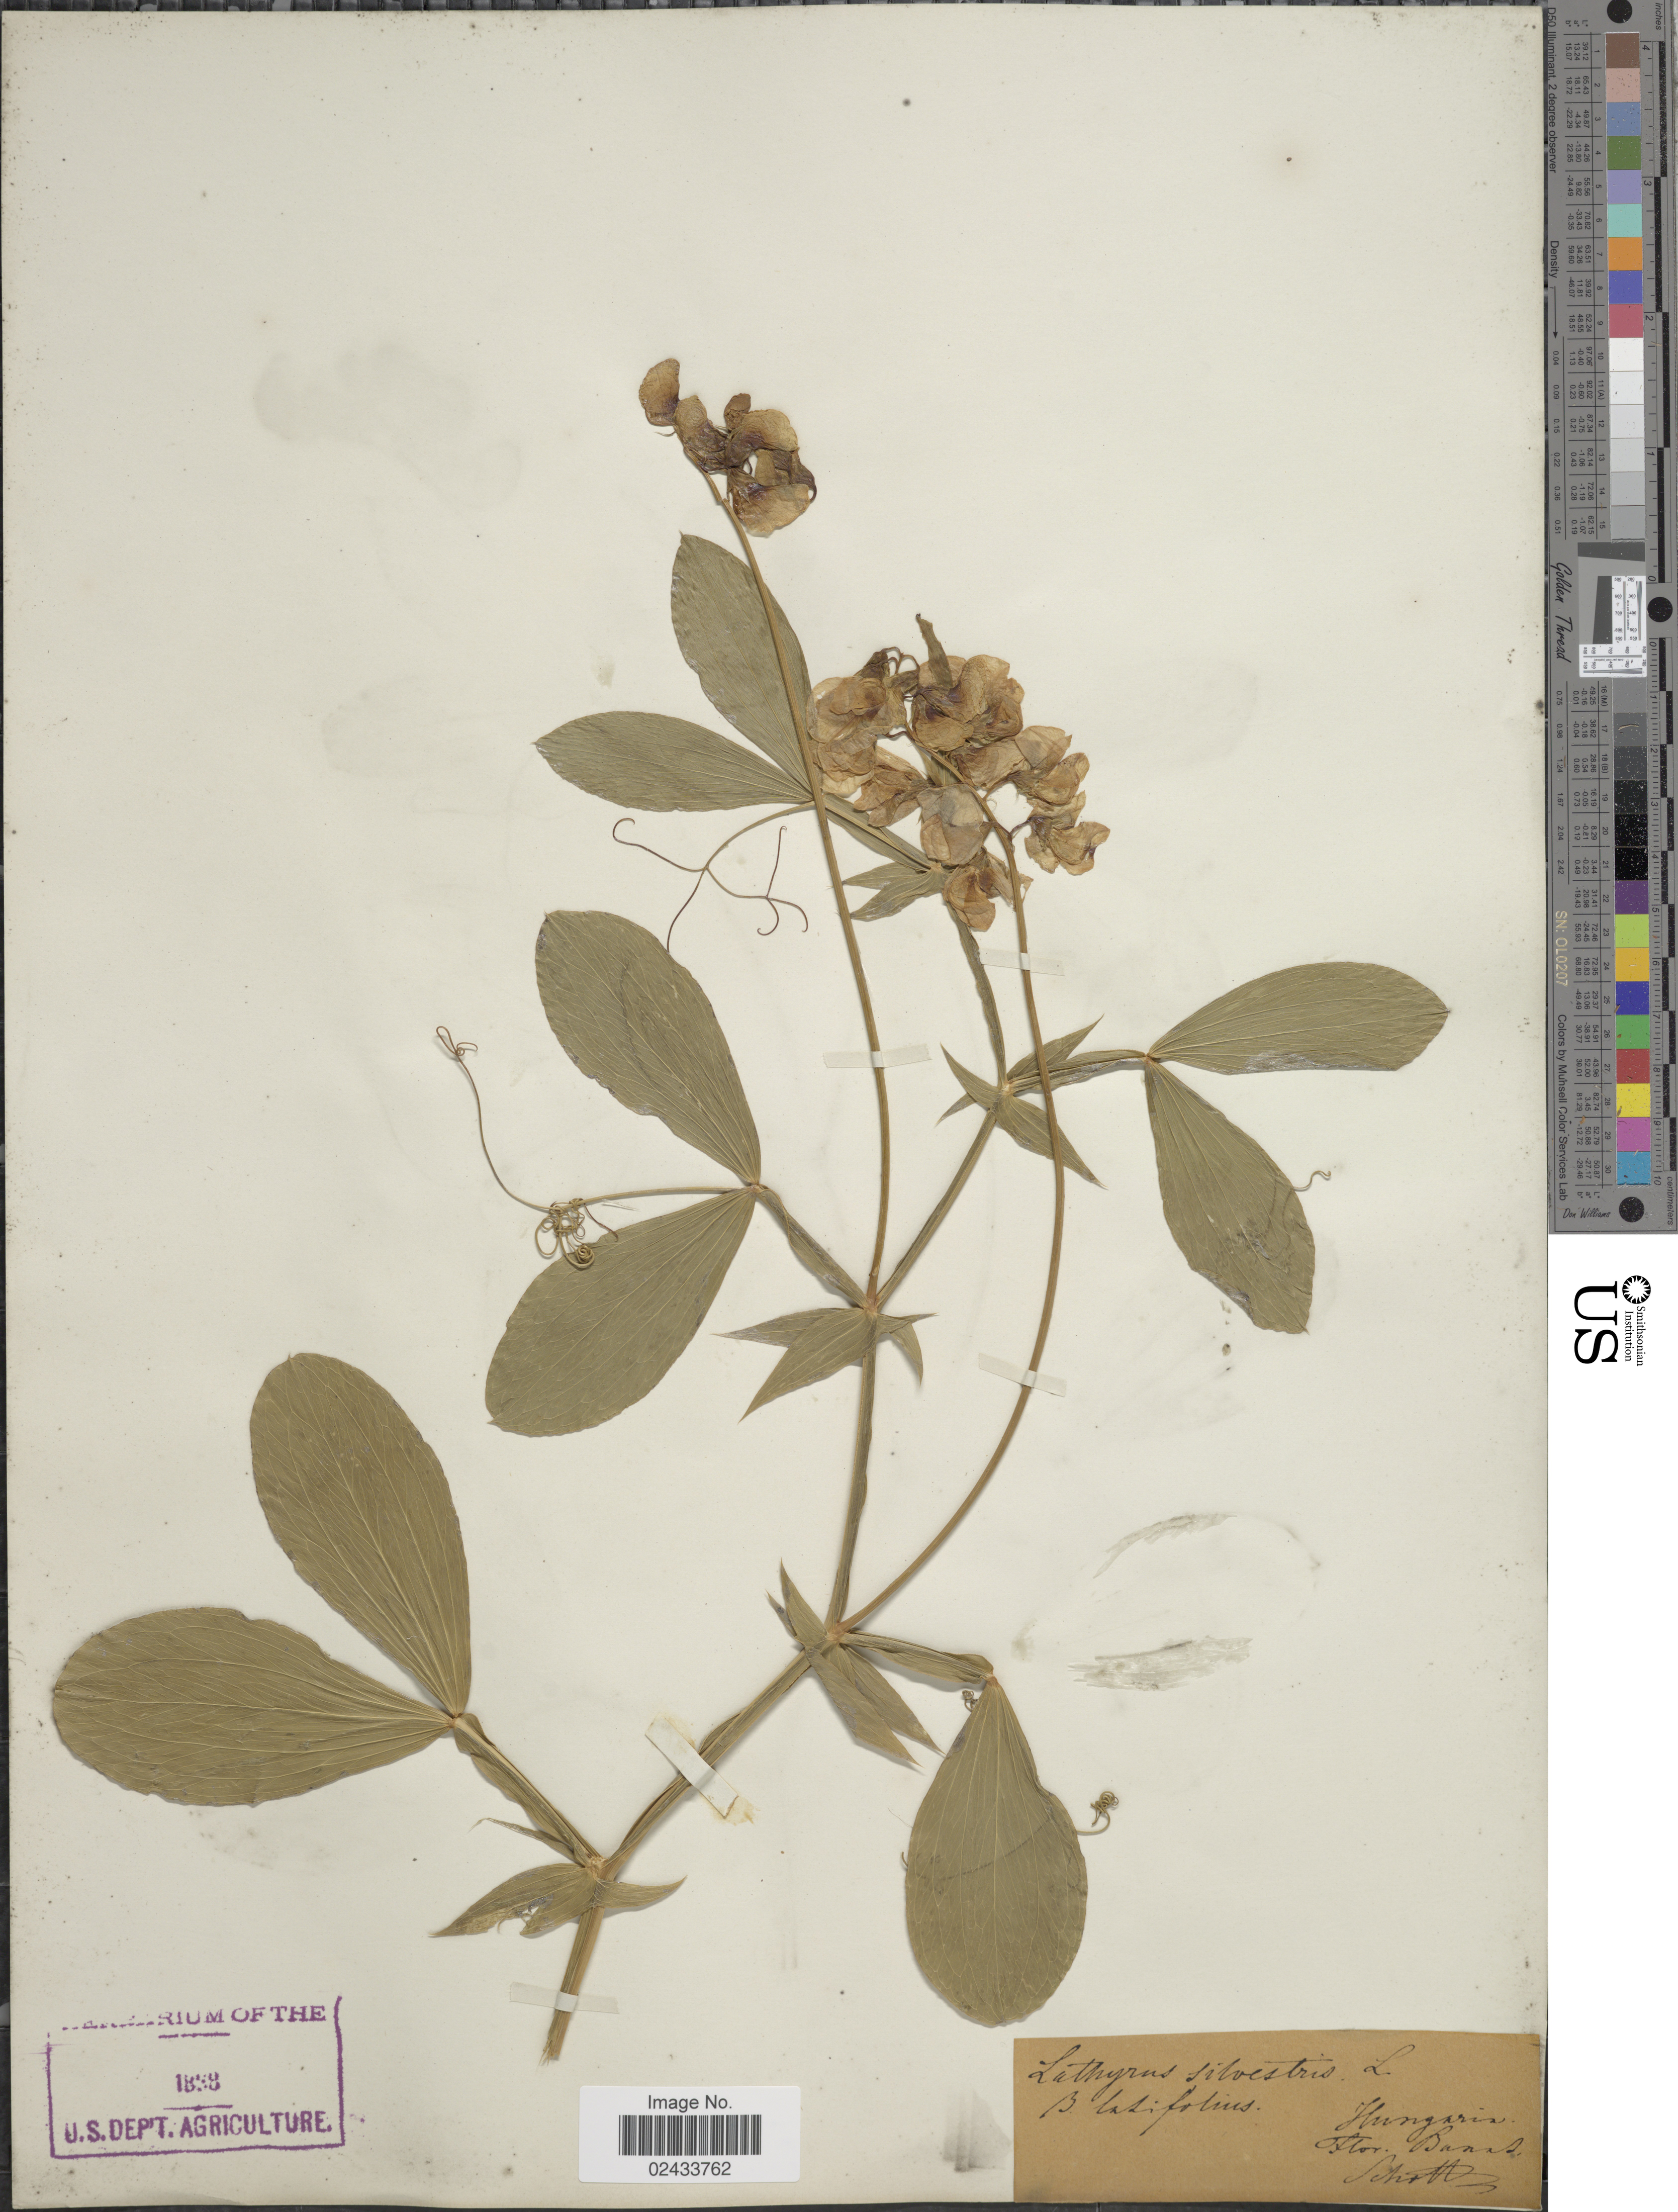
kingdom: Plantae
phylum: Tracheophyta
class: Magnoliopsida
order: Fabales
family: Fabaceae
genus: Lathyrus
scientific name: Lathyrus sylvestris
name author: L.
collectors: Schott, --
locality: Flor. Banat